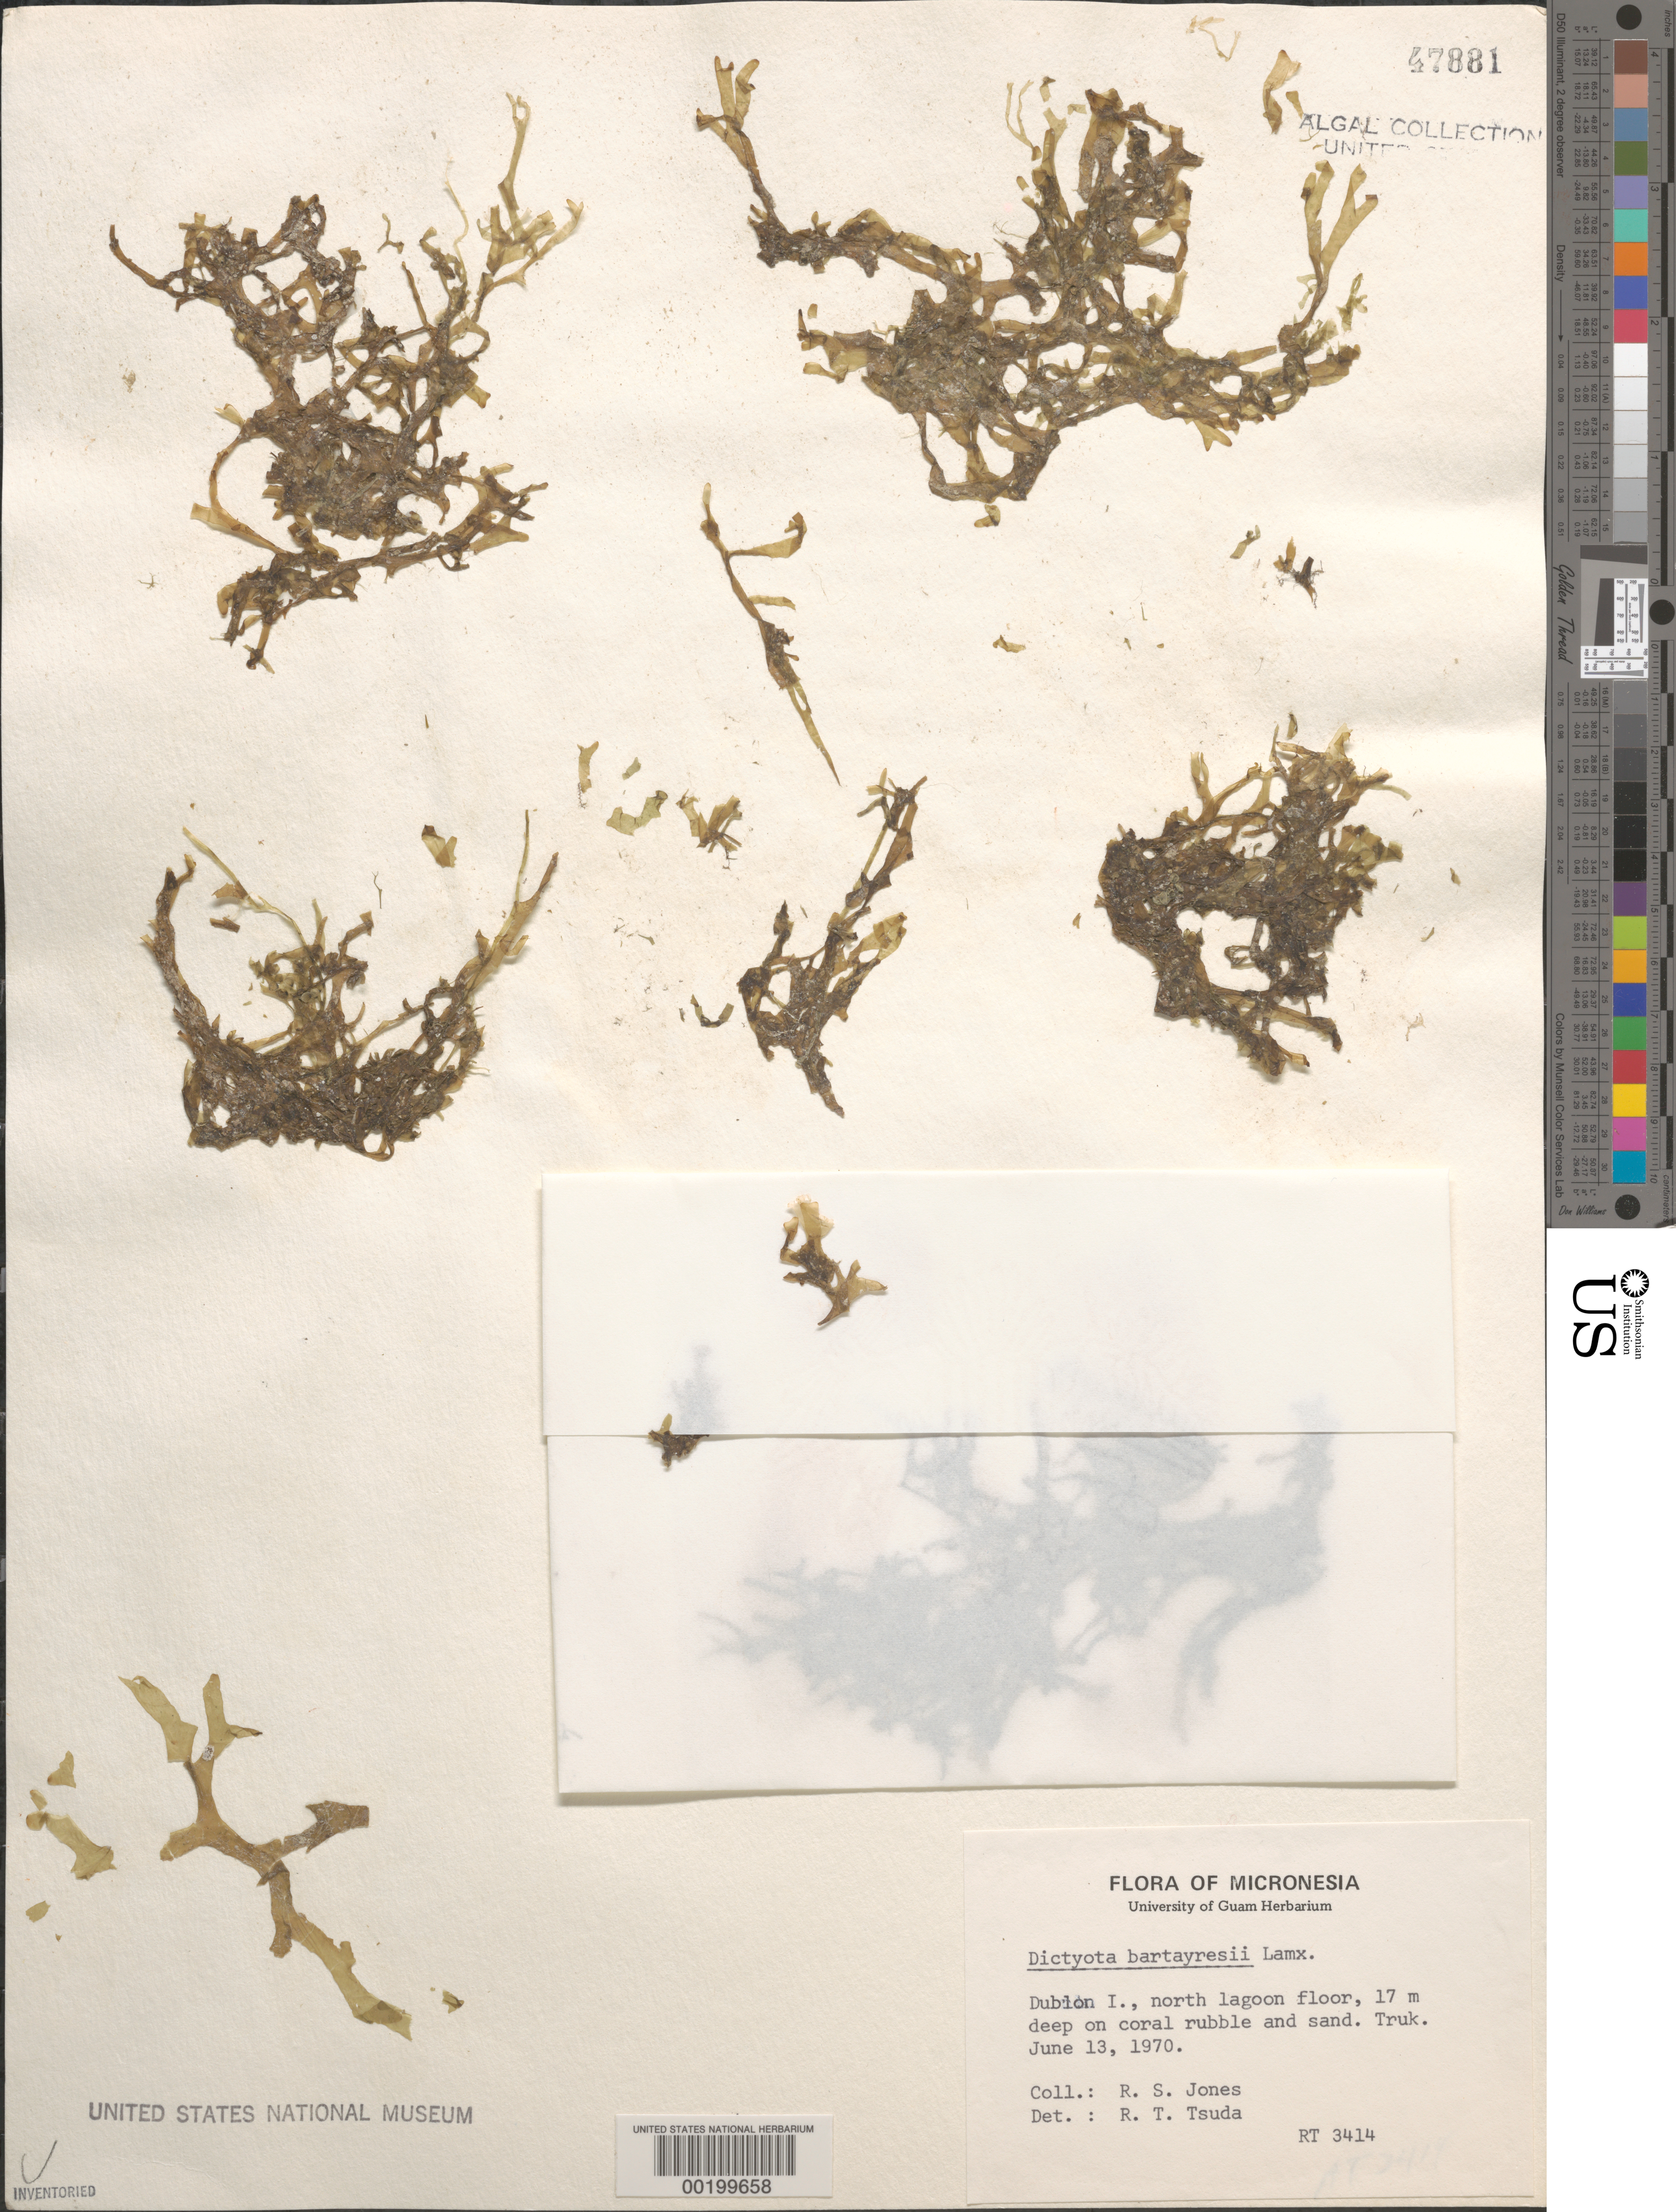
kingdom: Chromista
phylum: Ochrophyta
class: Phaeophyceae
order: Dictyotales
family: Dictyotaceae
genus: Dictyota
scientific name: Dictyota bartayresiana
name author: J.V.Lamouroux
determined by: Tsuda, R. T.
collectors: R. S. Jones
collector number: Rt 3414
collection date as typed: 13 Jun 1970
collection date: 1970-06-13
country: Micronesia, Federated States of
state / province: Truk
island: Dublon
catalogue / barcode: US 47881